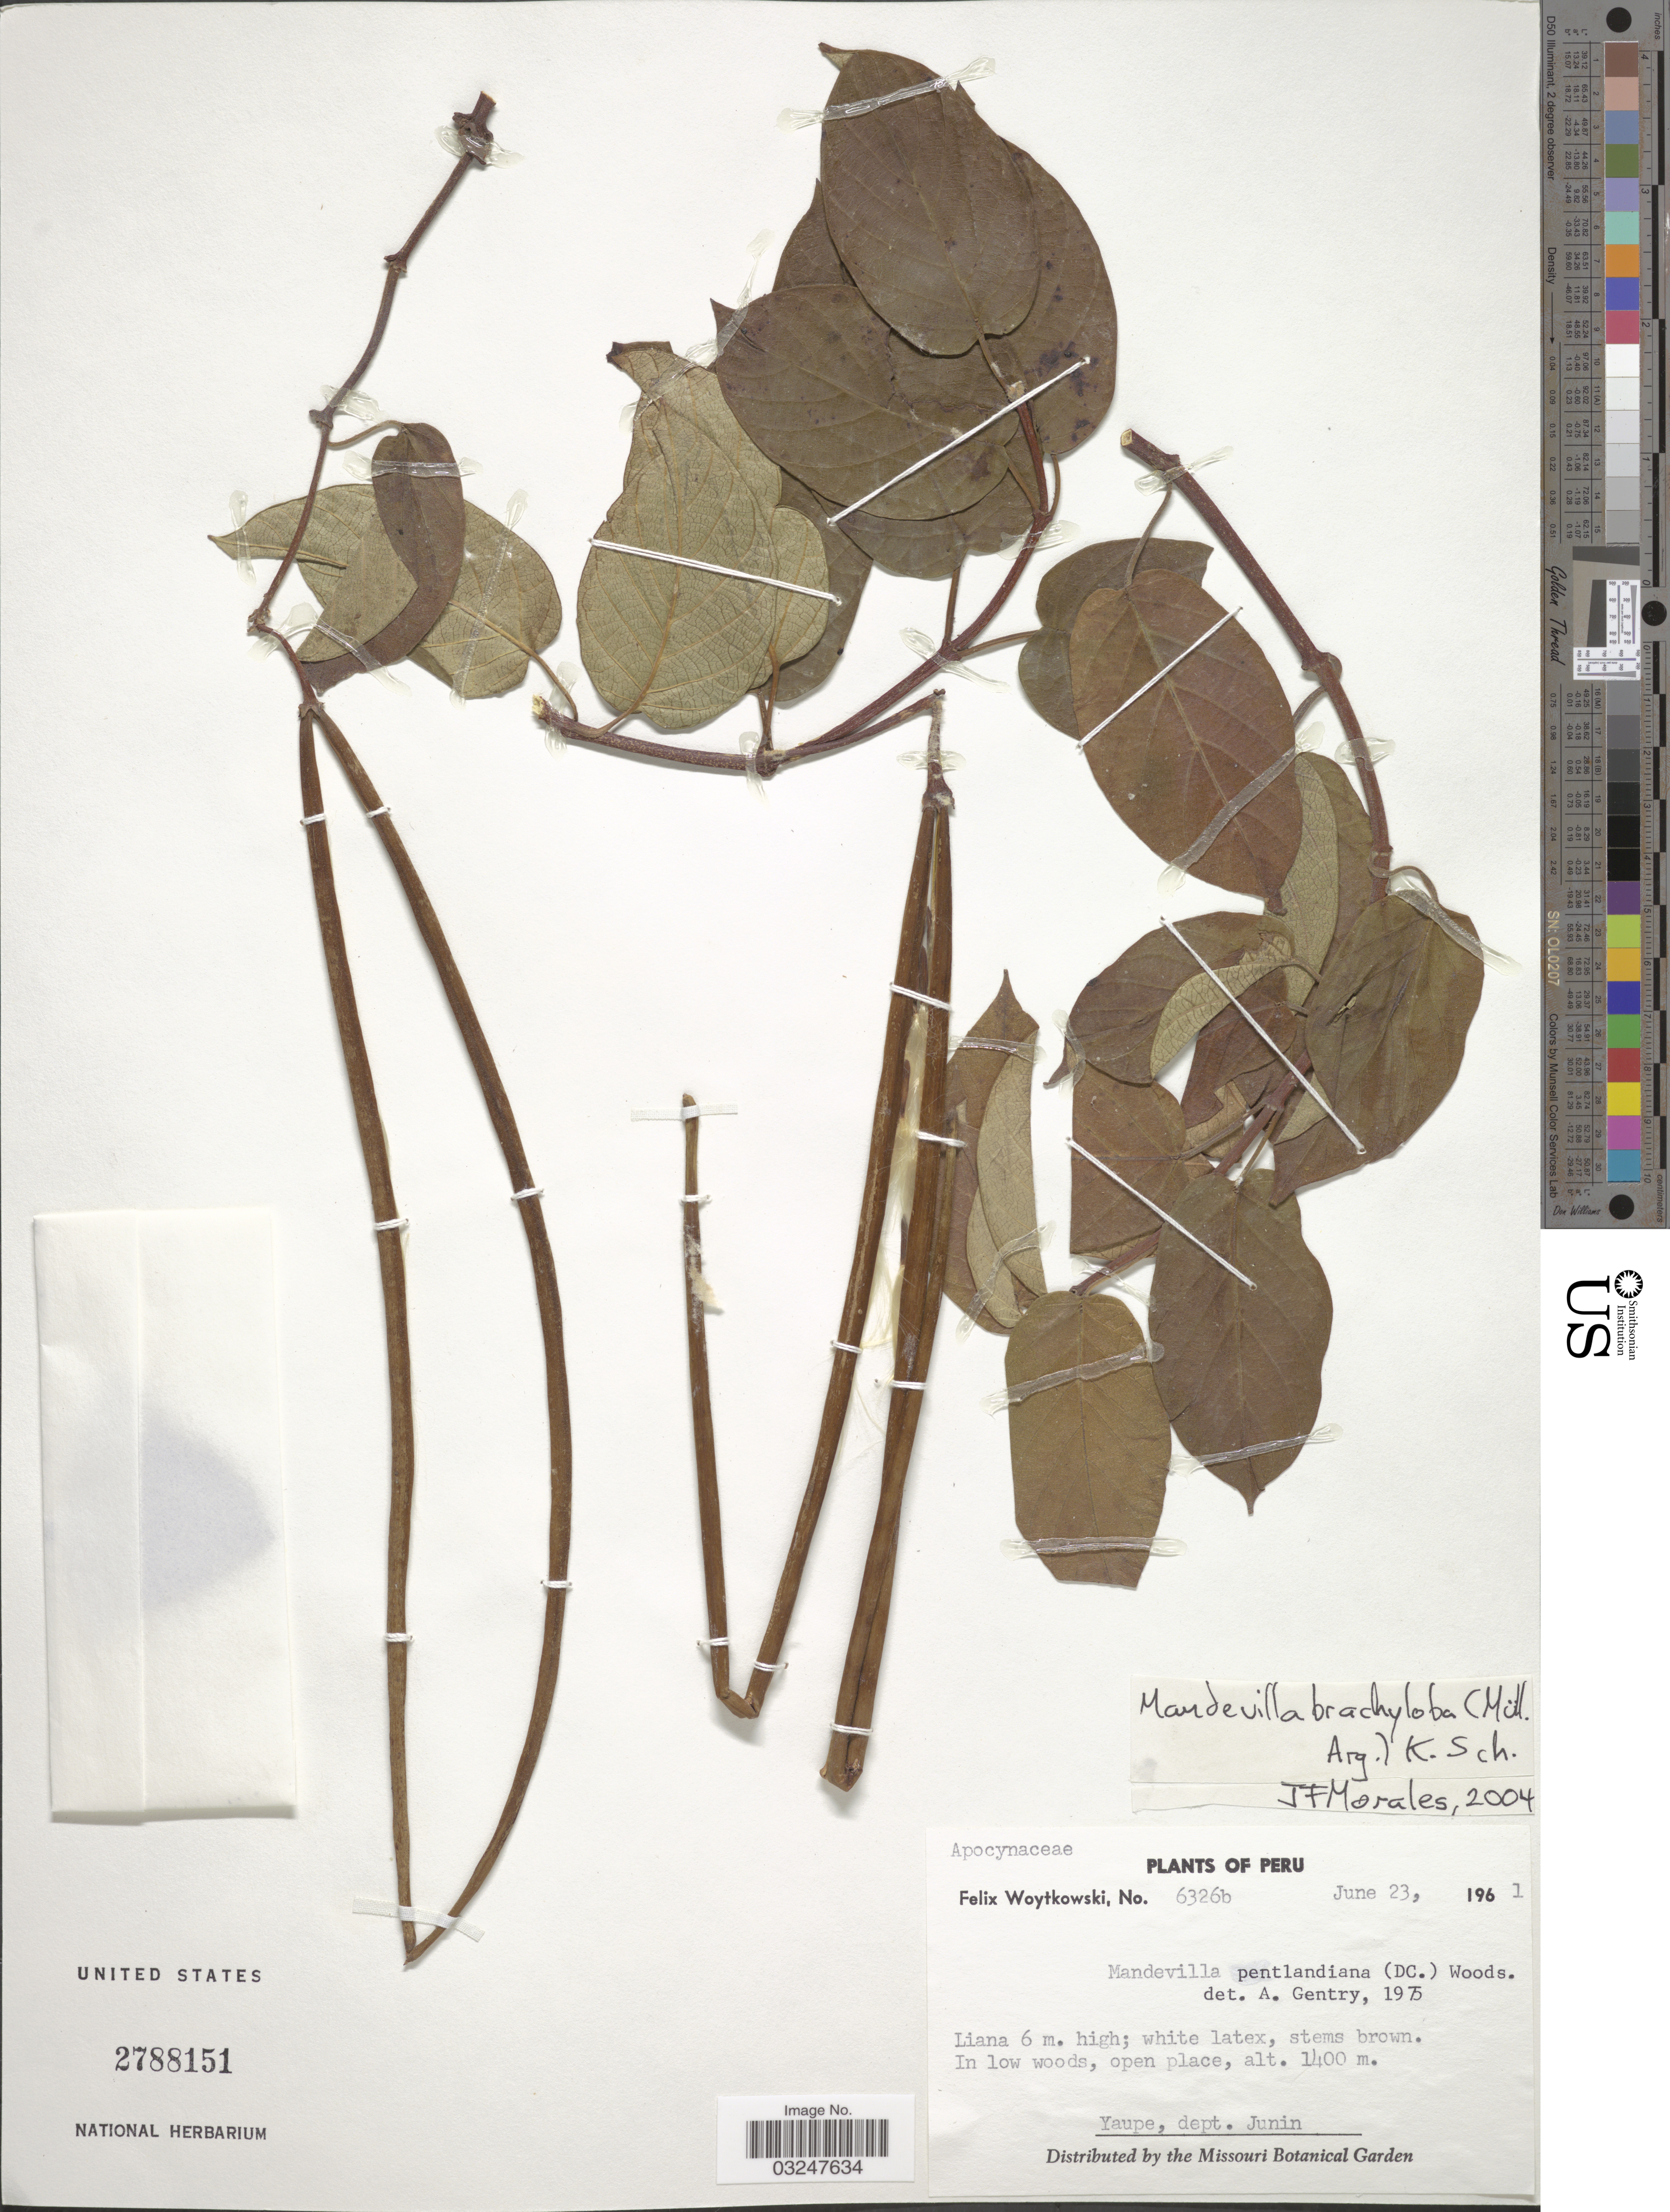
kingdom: Plantae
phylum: Tracheophyta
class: Magnoliopsida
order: Gentianales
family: Apocynaceae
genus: Mandevilla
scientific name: Mandevilla brachyloba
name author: K. Schum.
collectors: F. Woytkowski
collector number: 6326b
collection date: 1961-06-23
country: Peru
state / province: Junín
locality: In low woods, open place, Yaupe, dept. Yunin.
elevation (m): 1400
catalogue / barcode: US 2788151